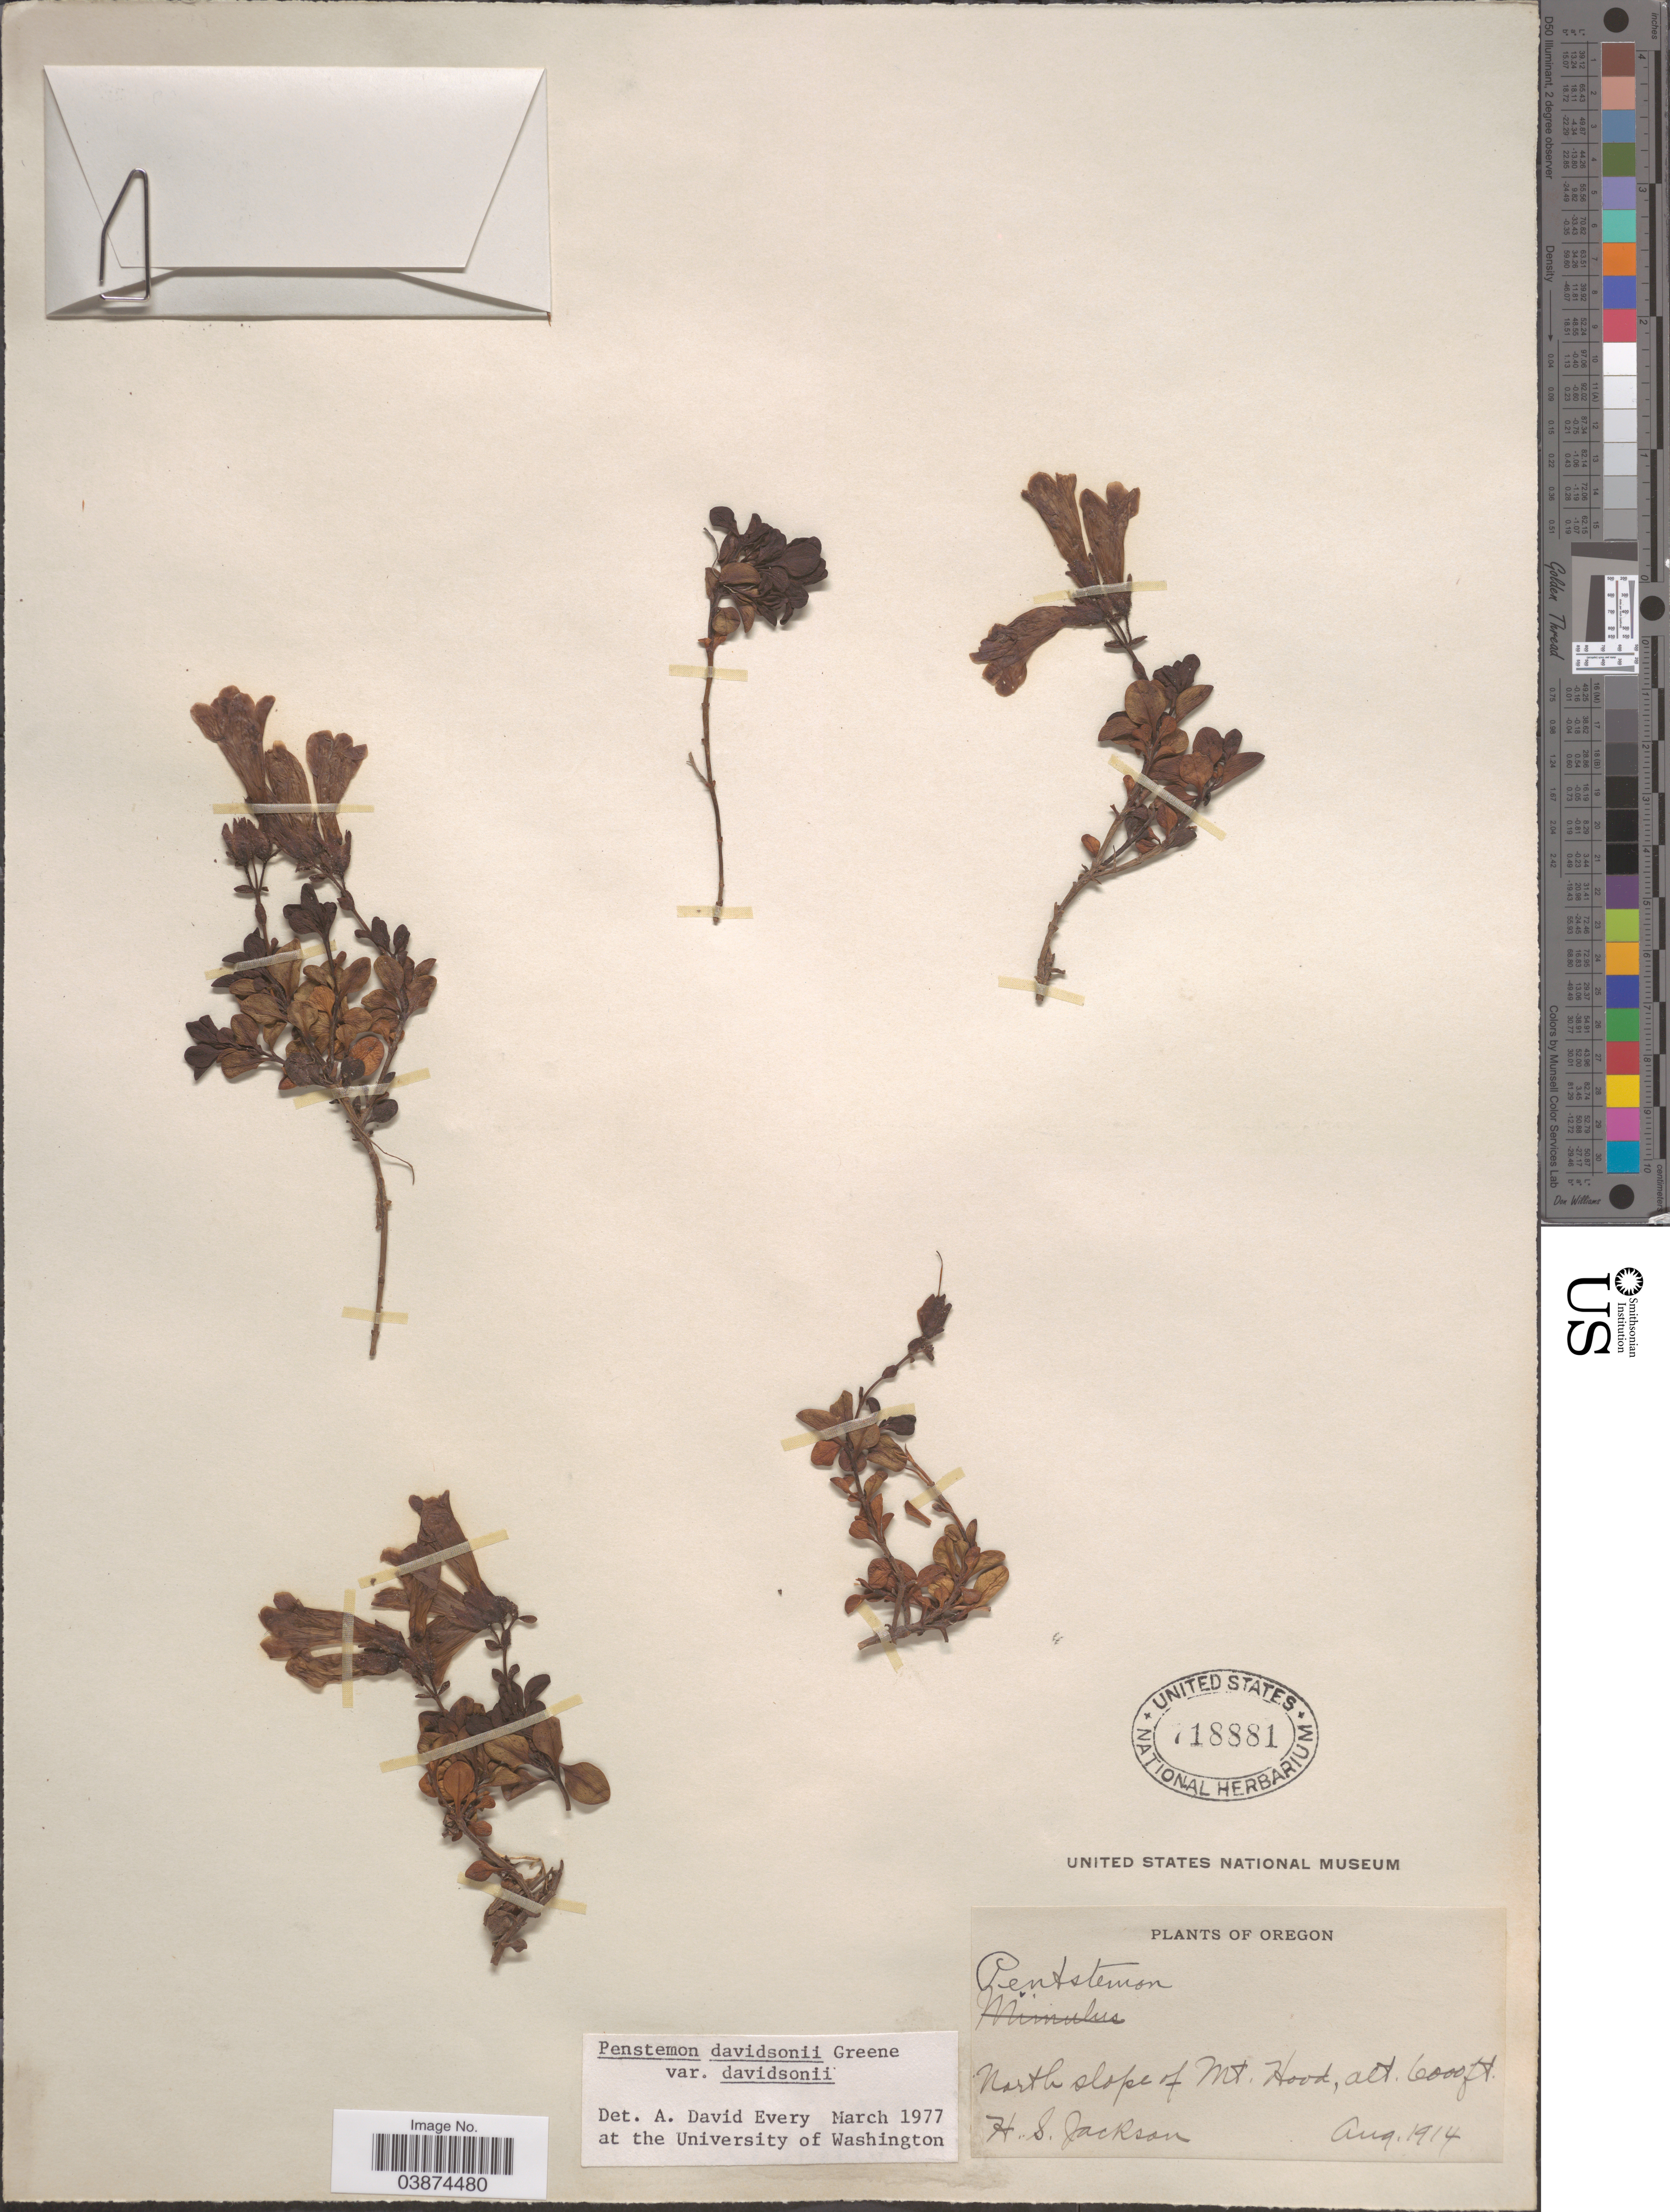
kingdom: Plantae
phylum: Tracheophyta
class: Magnoliopsida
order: Lamiales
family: Plantaginaceae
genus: Penstemon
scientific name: Penstemon davidsonii var. davidsonii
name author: Greene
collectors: H. Jackson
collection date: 1914-08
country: United States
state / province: Oregon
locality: North slope of Mt. Hood.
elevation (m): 1829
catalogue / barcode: US 718881